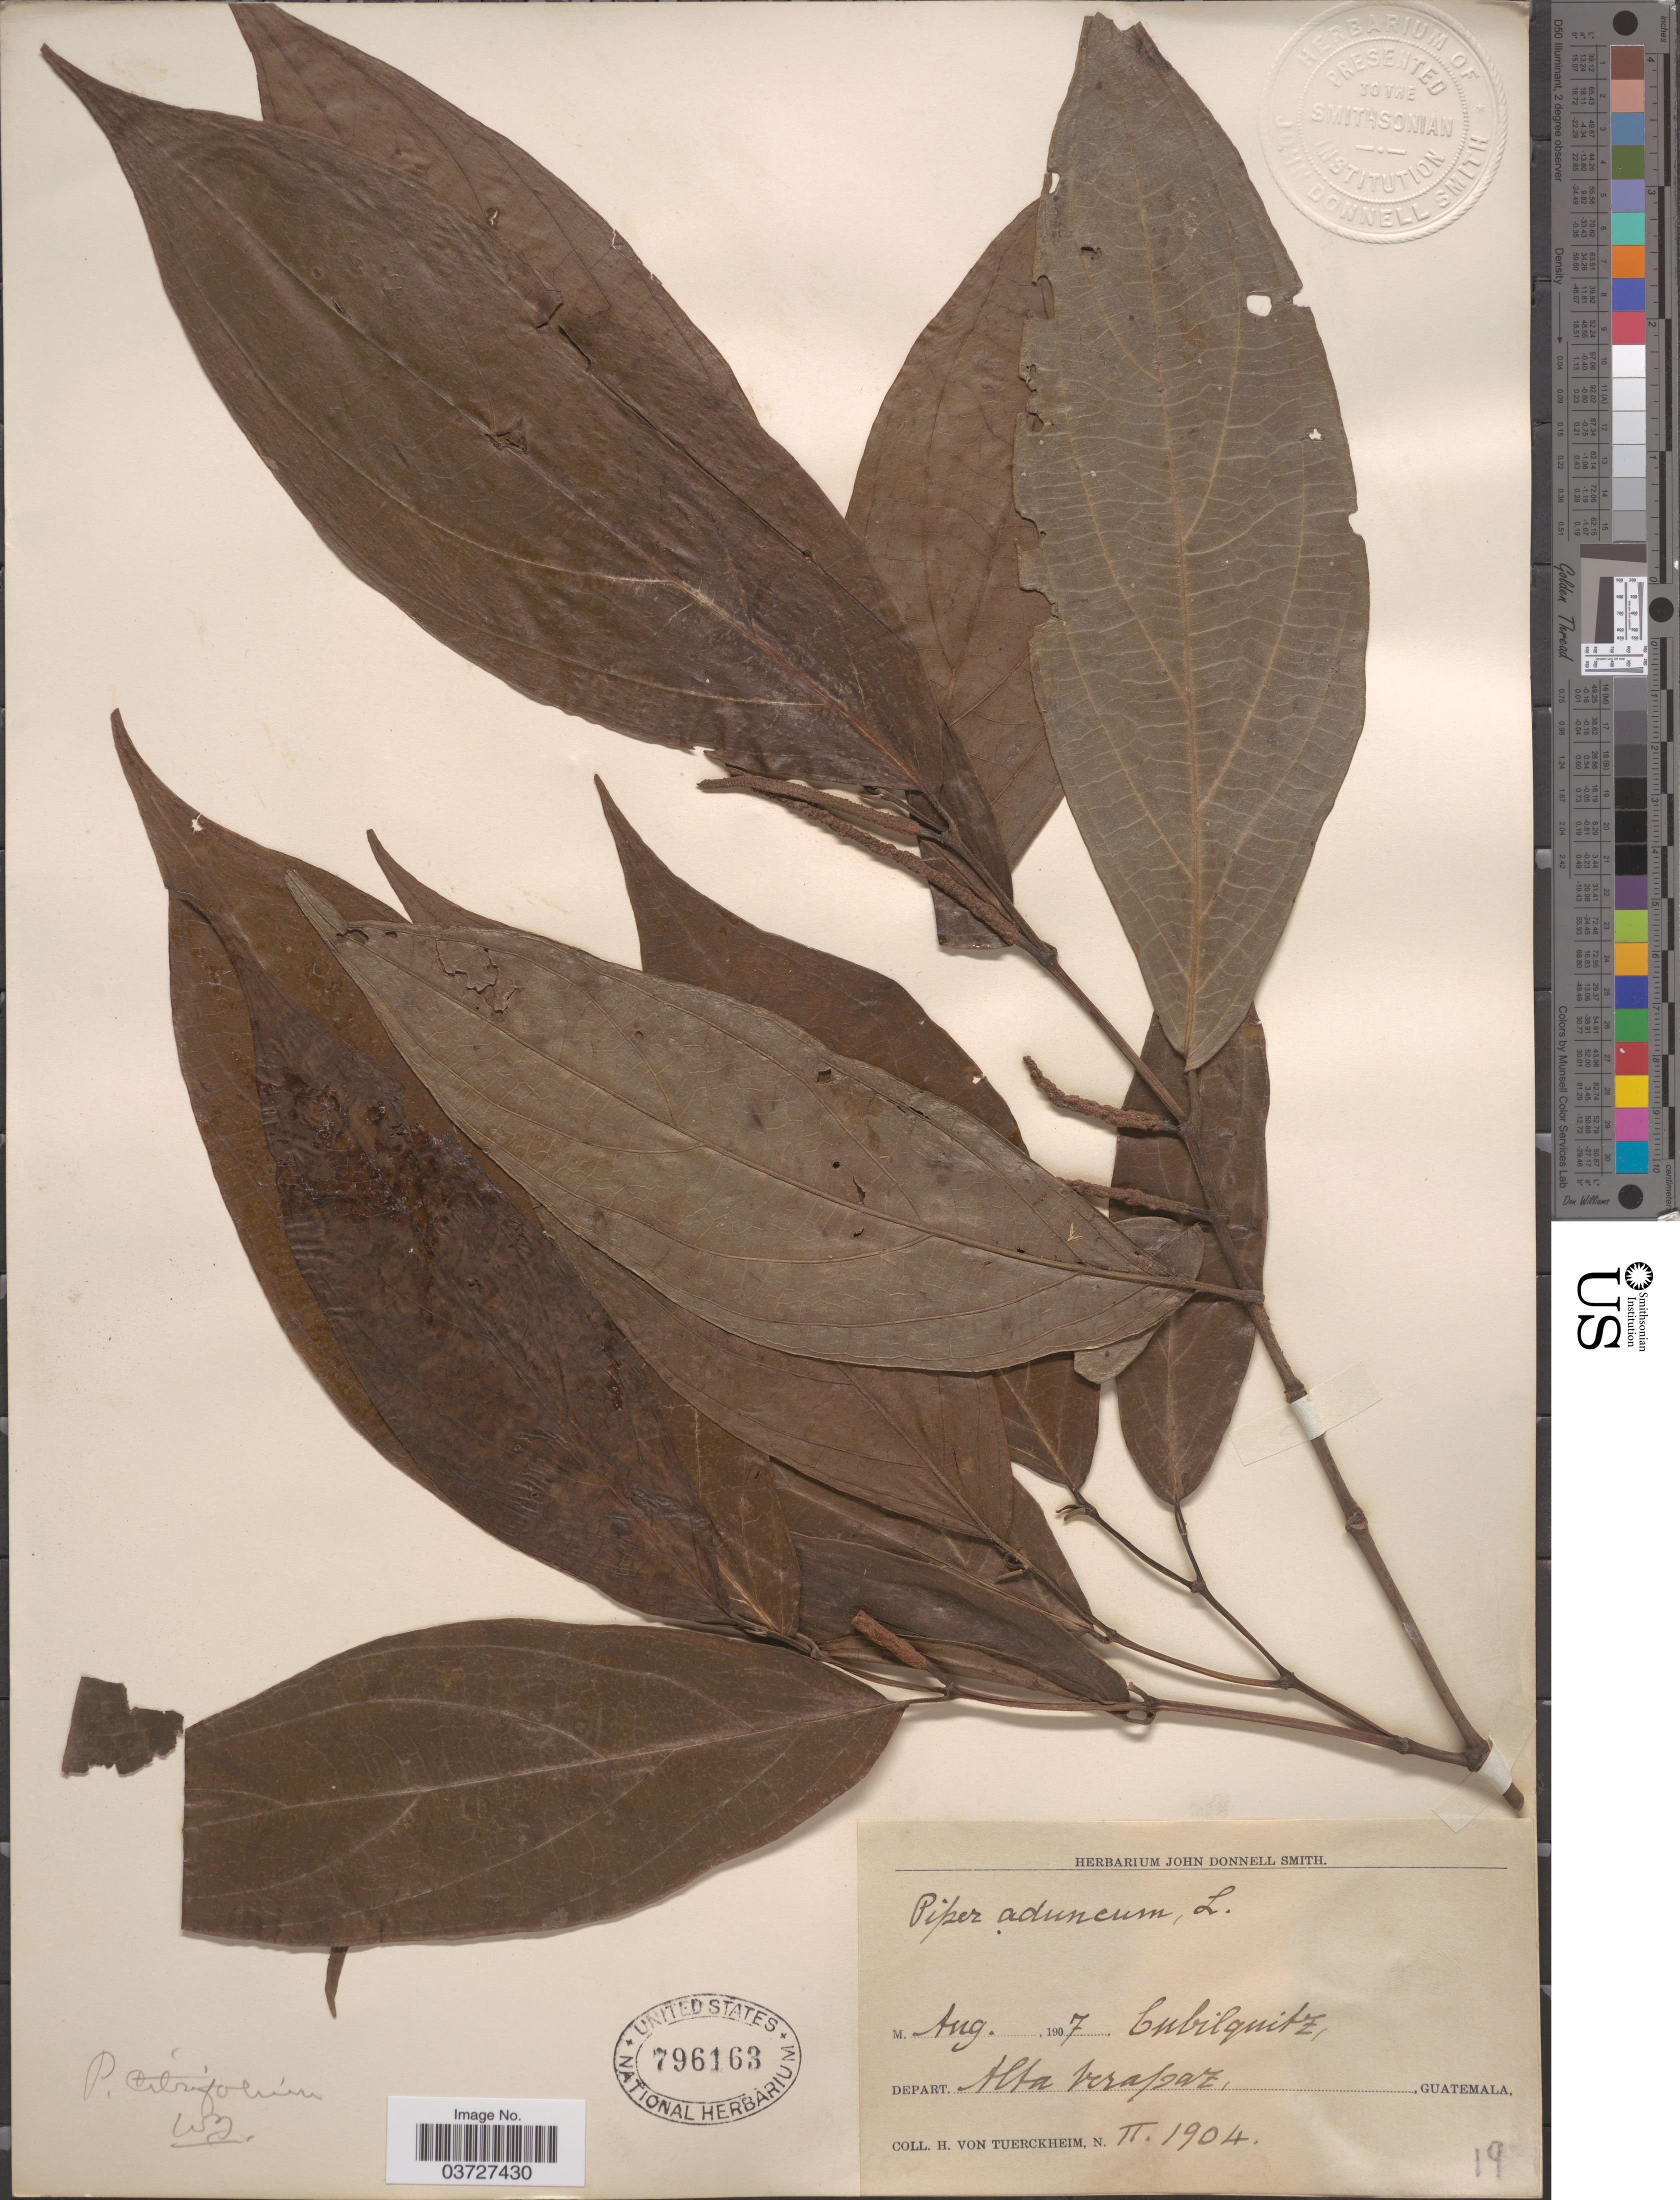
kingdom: Plantae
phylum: Tracheophyta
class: Magnoliopsida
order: Piperales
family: Piperaceae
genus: Piper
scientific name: Piper citrifolium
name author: Lam.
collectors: H. von Türckheim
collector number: II1904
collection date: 1907-08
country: Guatemala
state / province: Alta Verapaz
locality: Cubilquitz, Depart. Alta Verapaz.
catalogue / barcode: US 796163